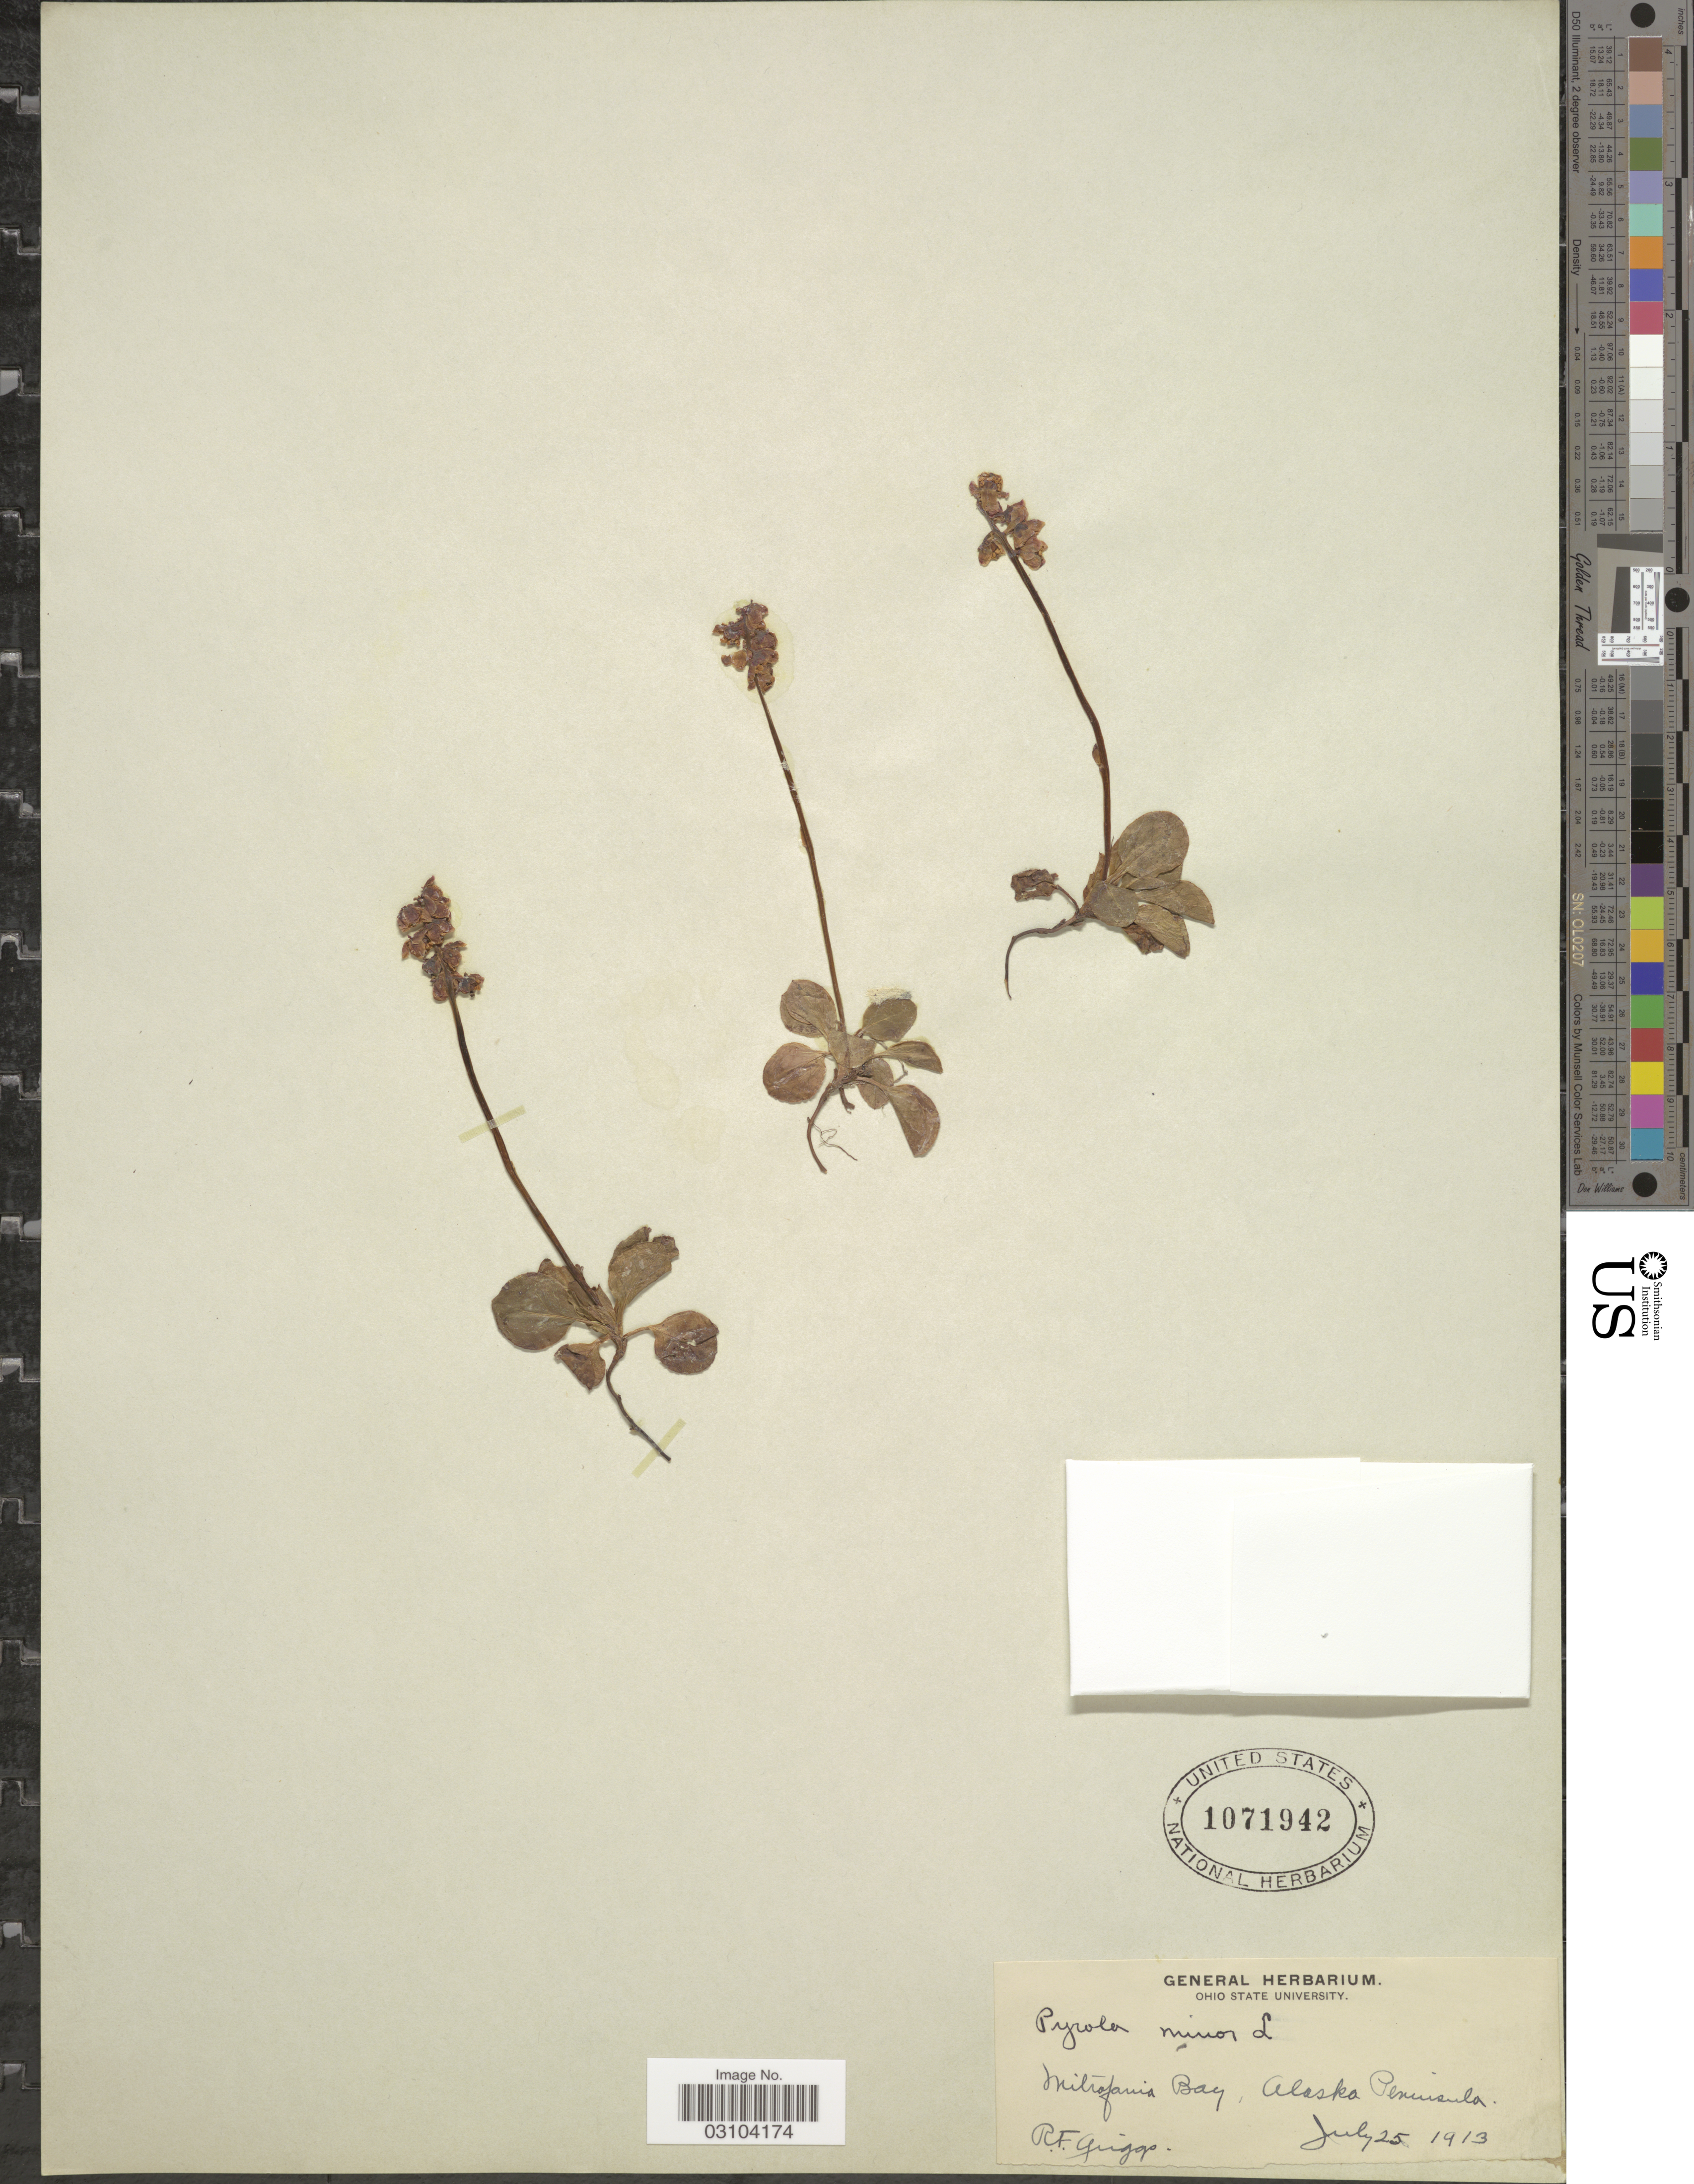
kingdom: Plantae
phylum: Tracheophyta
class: Magnoliopsida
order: Ericales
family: Ericaceae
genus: Pyrola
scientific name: Pyrola minor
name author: L.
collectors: R. F. Griggs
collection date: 1913-07-25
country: United States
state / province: Alaska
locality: Mitrofania Bay. Alaska Peninsula.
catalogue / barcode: US 1071942